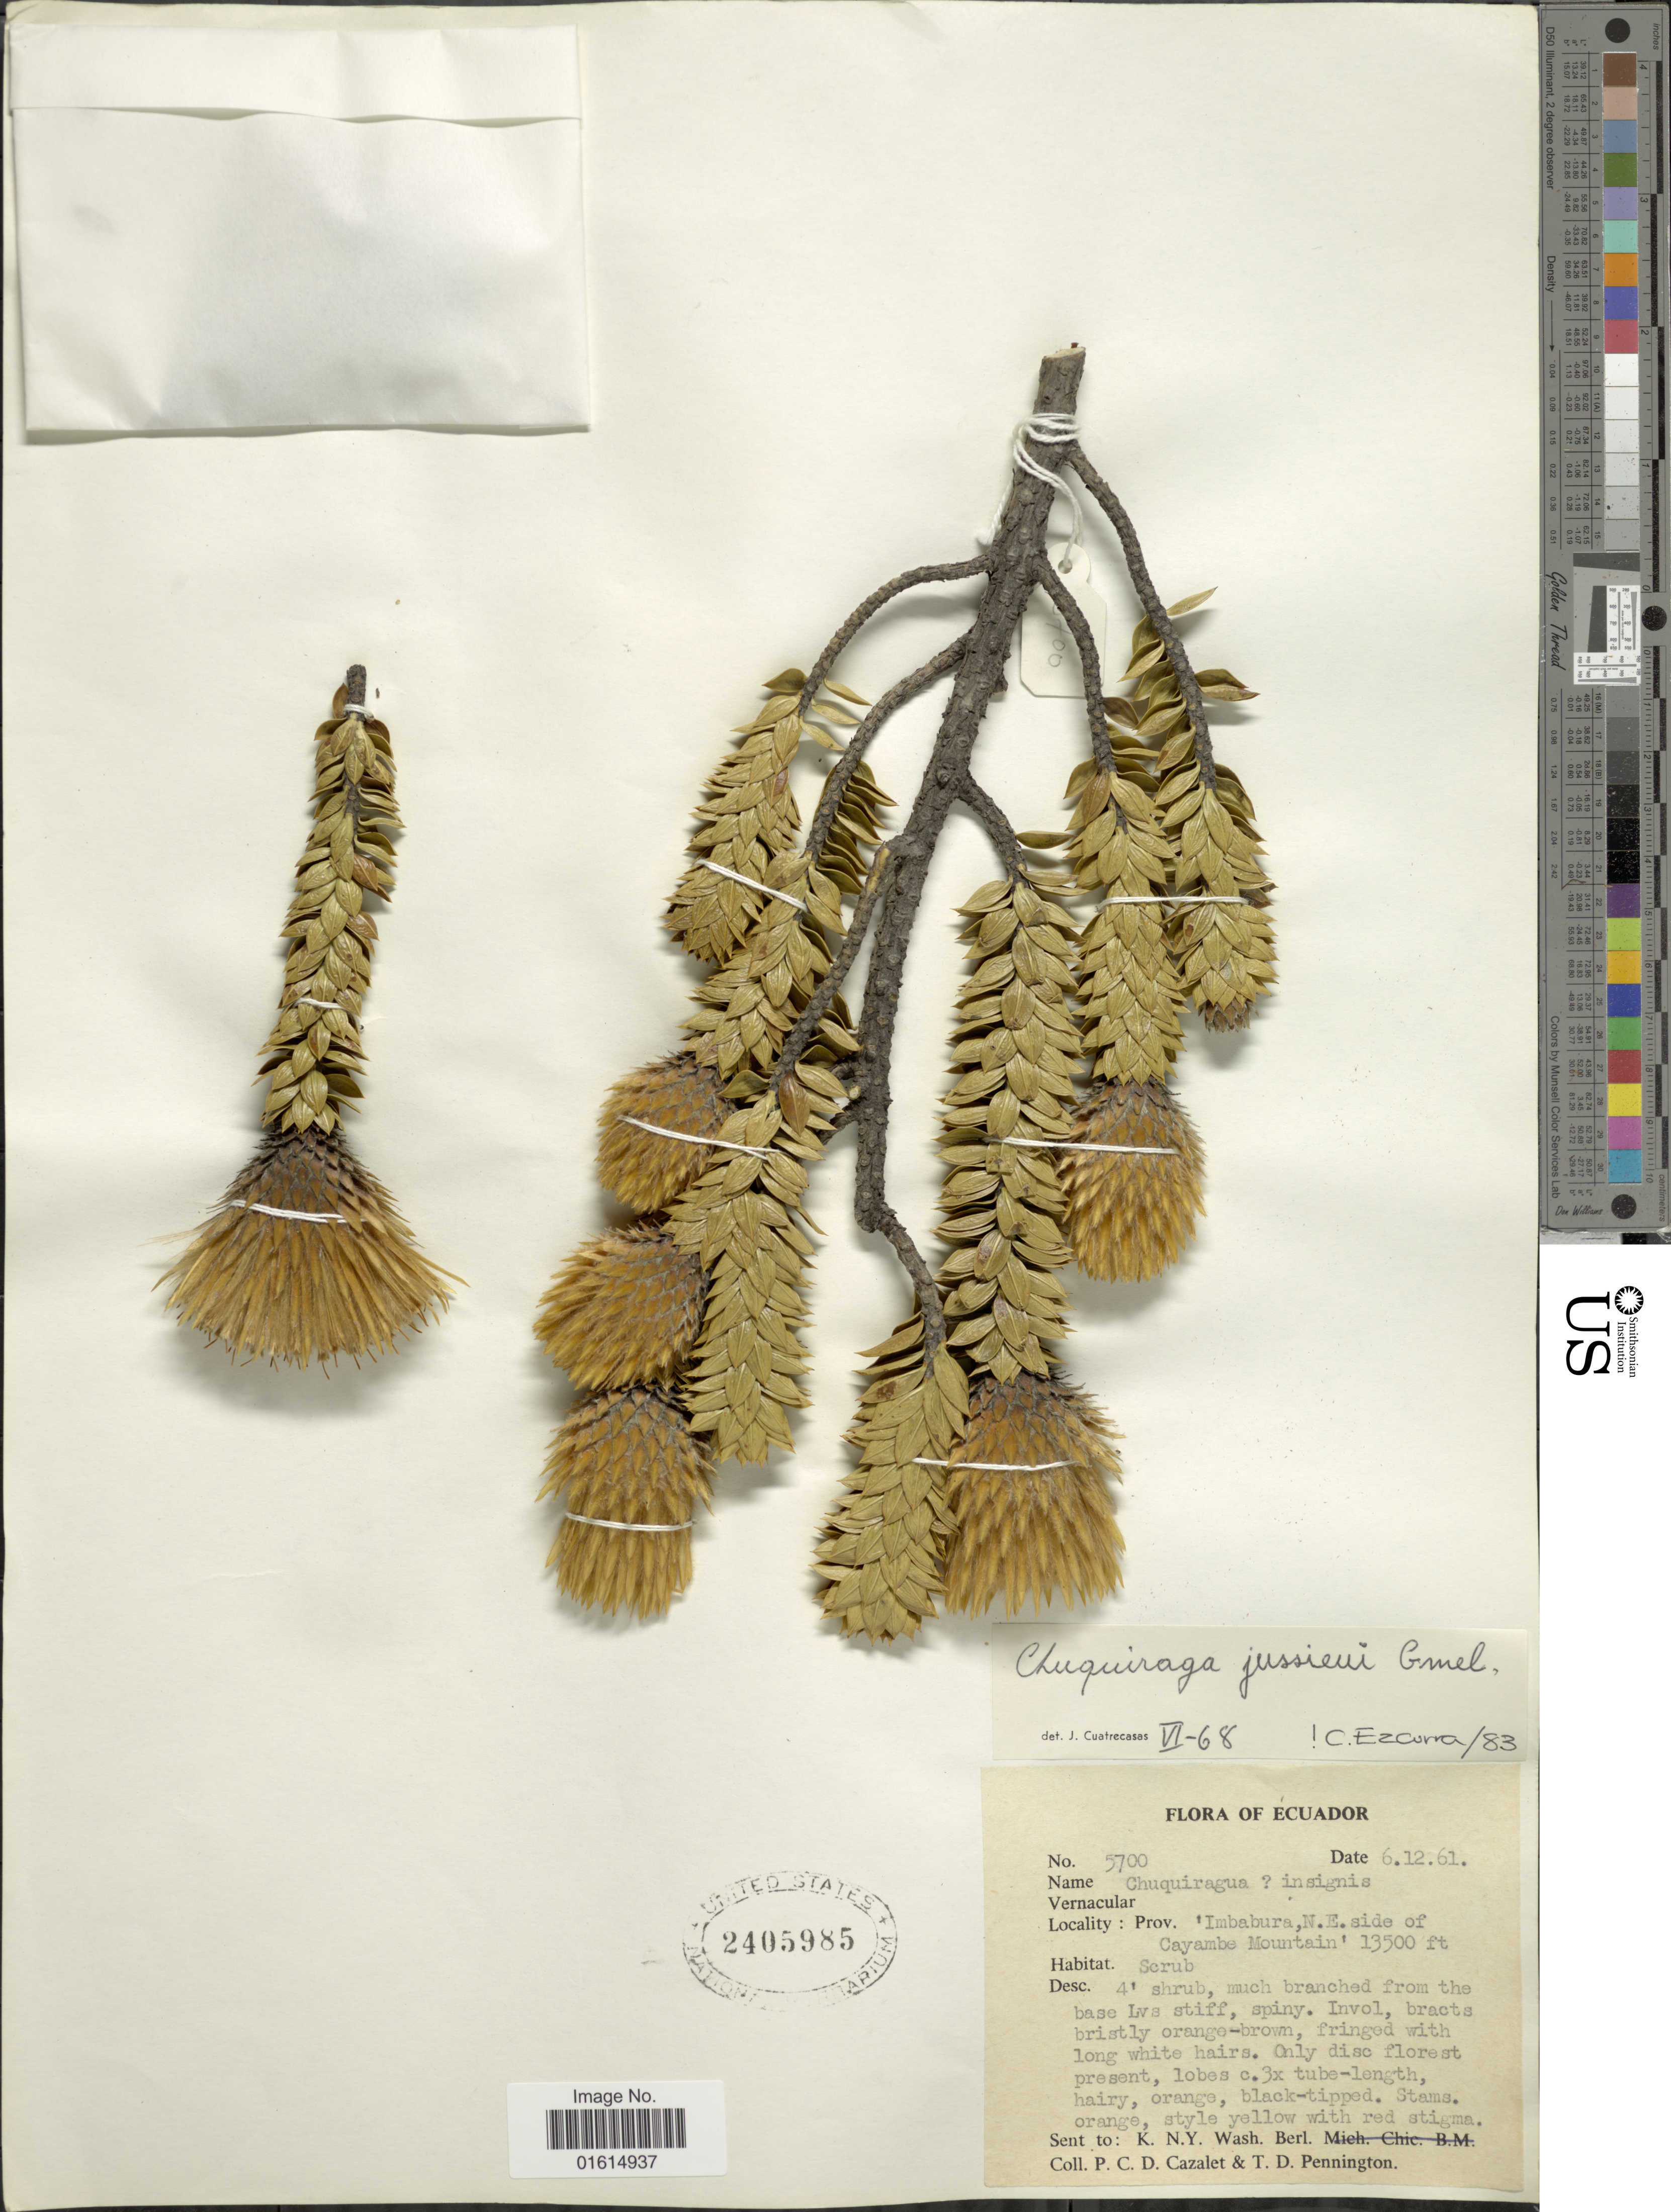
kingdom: Plantae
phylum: Tracheophyta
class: Magnoliopsida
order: Asterales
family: Asteraceae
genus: Chuquiraga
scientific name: Chuquiraga jussieui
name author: J.F. Gmel.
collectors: P. C. D. Cazalet & T. D. Pennington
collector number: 5700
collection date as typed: Transcribed d/m/y: 6/12/61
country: Ecuador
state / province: Imbabura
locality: Prov. Imbabura, N. E. side of Cayambe Mountain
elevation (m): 4115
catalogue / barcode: US 2405985